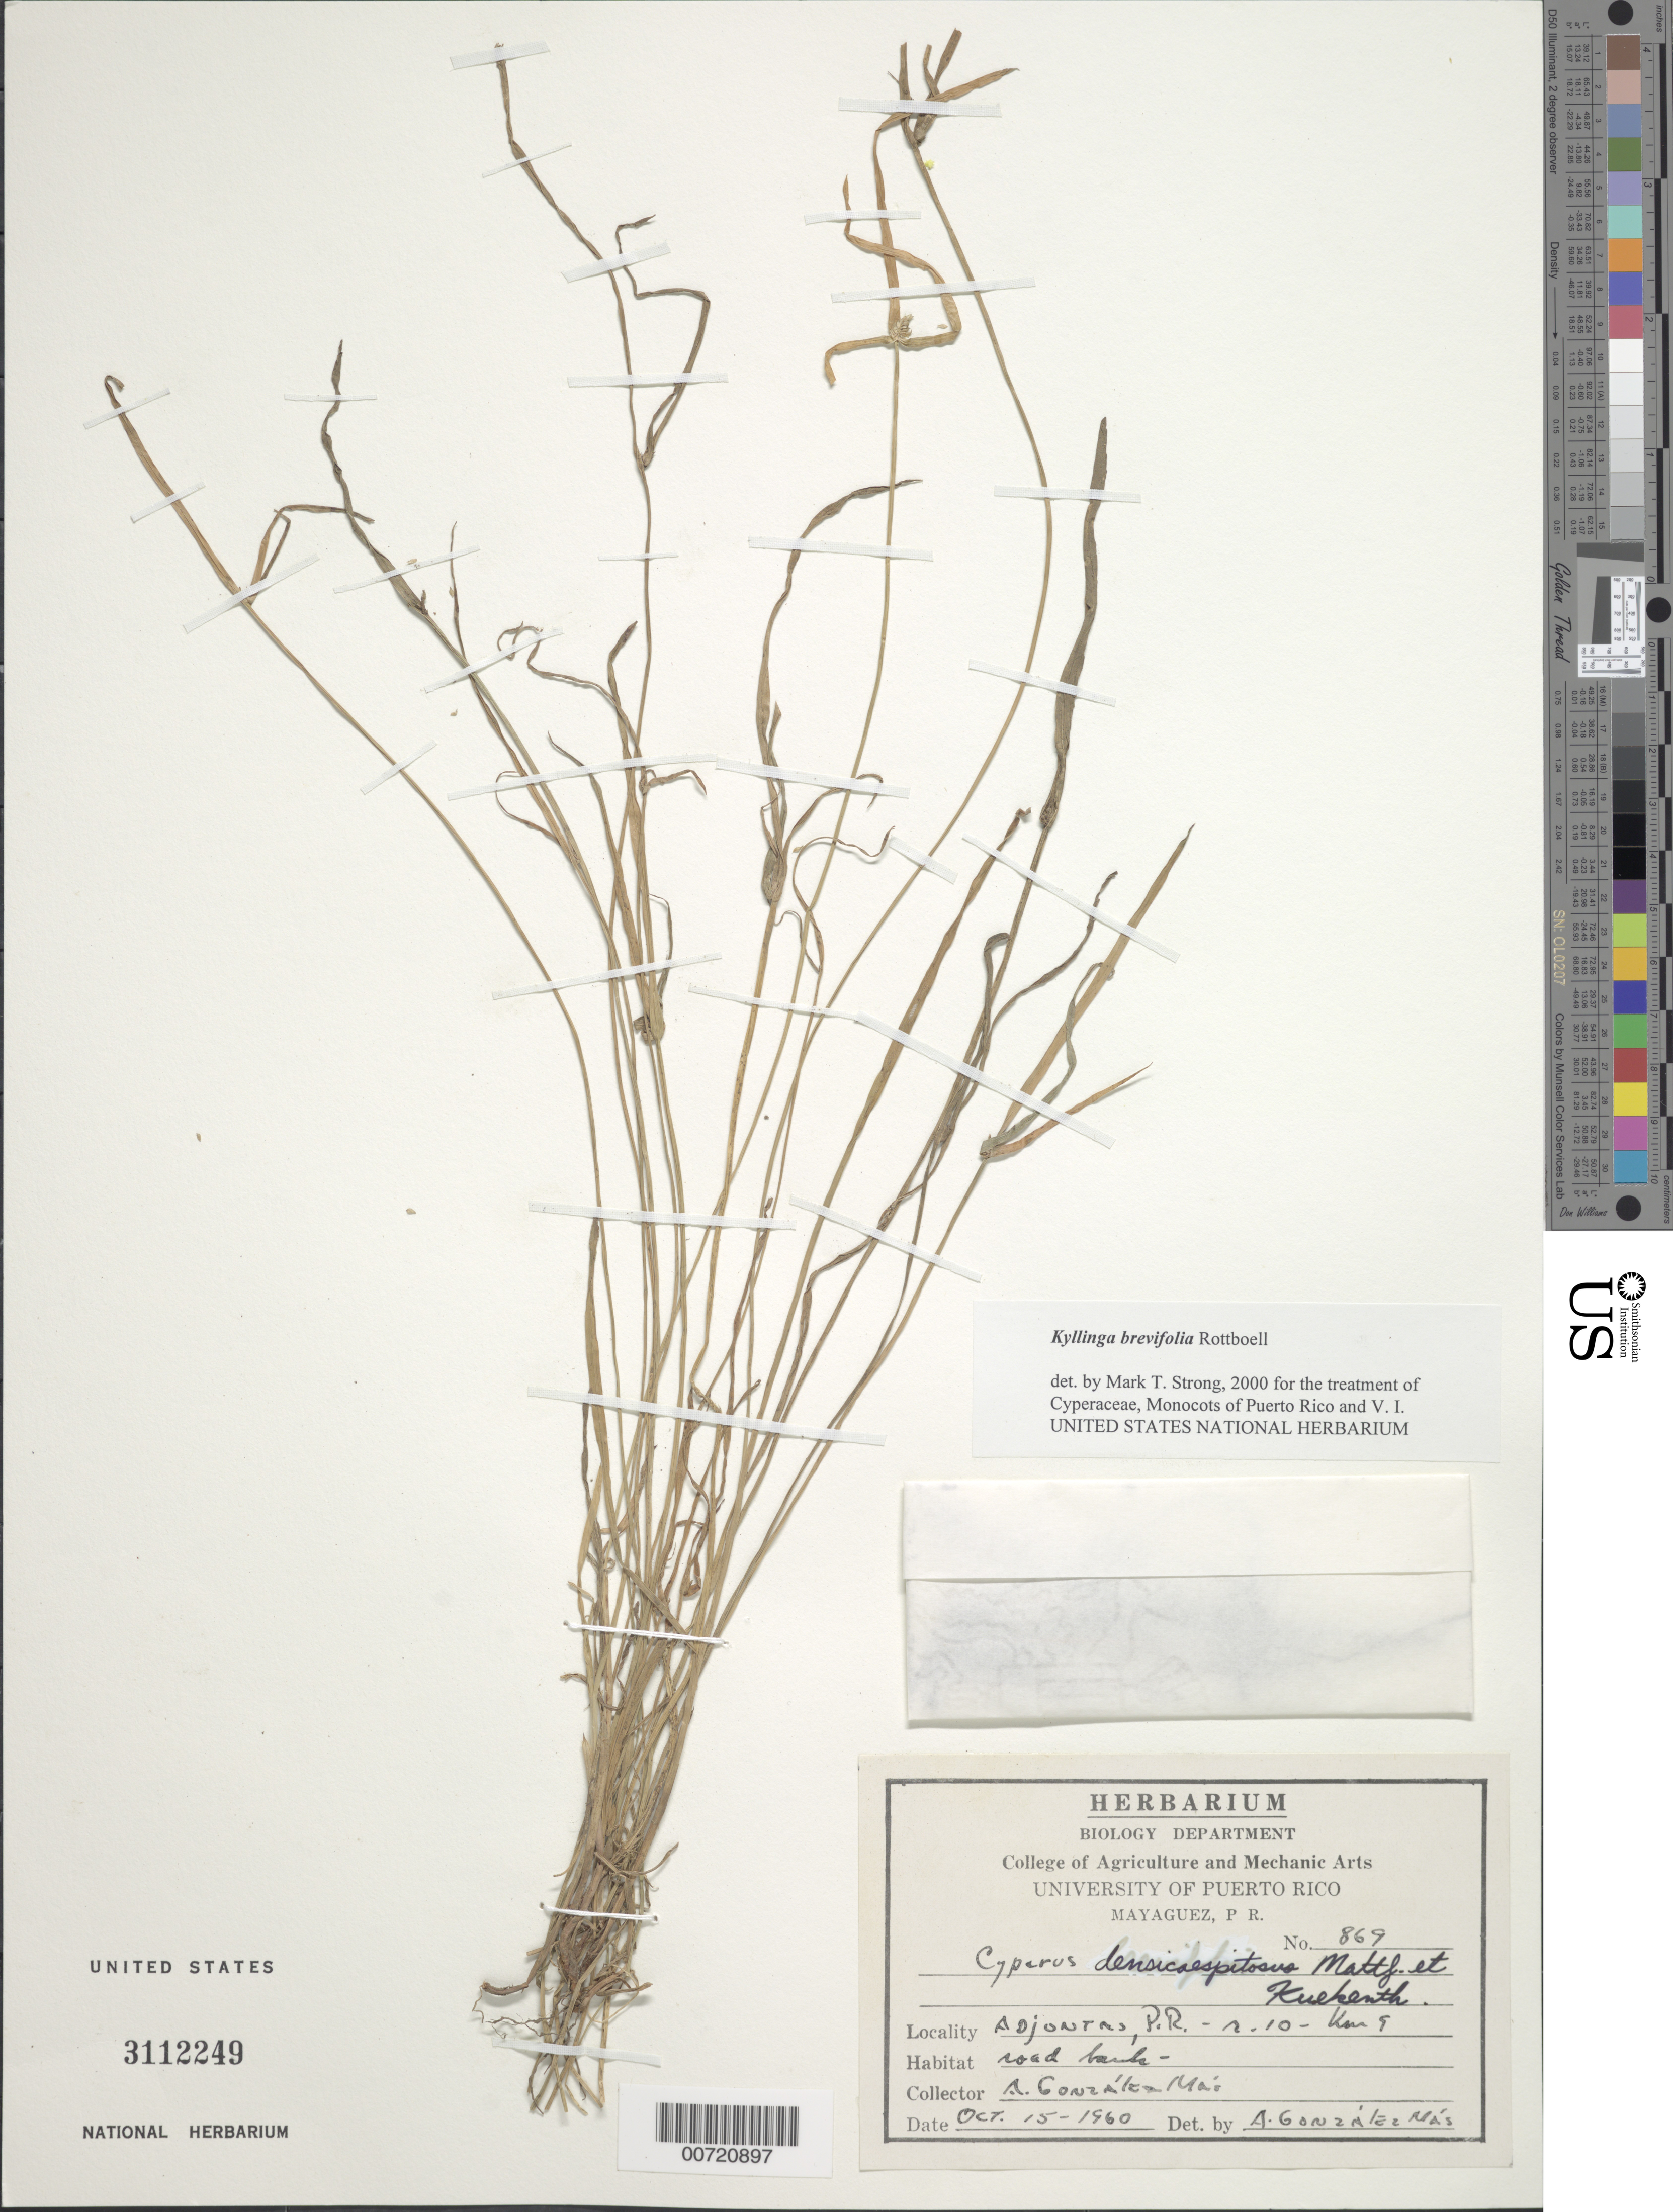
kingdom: Plantae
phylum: Tracheophyta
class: Liliopsida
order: Poales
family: Cyperaceae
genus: Cyperus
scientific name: Cyperus brevifolius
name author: (Rottb.) Hassk.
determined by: Strong, M. T., (US), Smithsonian Institution - National Museum of Natural History (UNITED STATES)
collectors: A. González Más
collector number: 869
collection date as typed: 15 Oct 1960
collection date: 1960-10-15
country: Puerto Rico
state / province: Adjuntas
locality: Adjuntas: Rd. 10, km 9.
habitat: Road bank.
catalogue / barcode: US 3112249